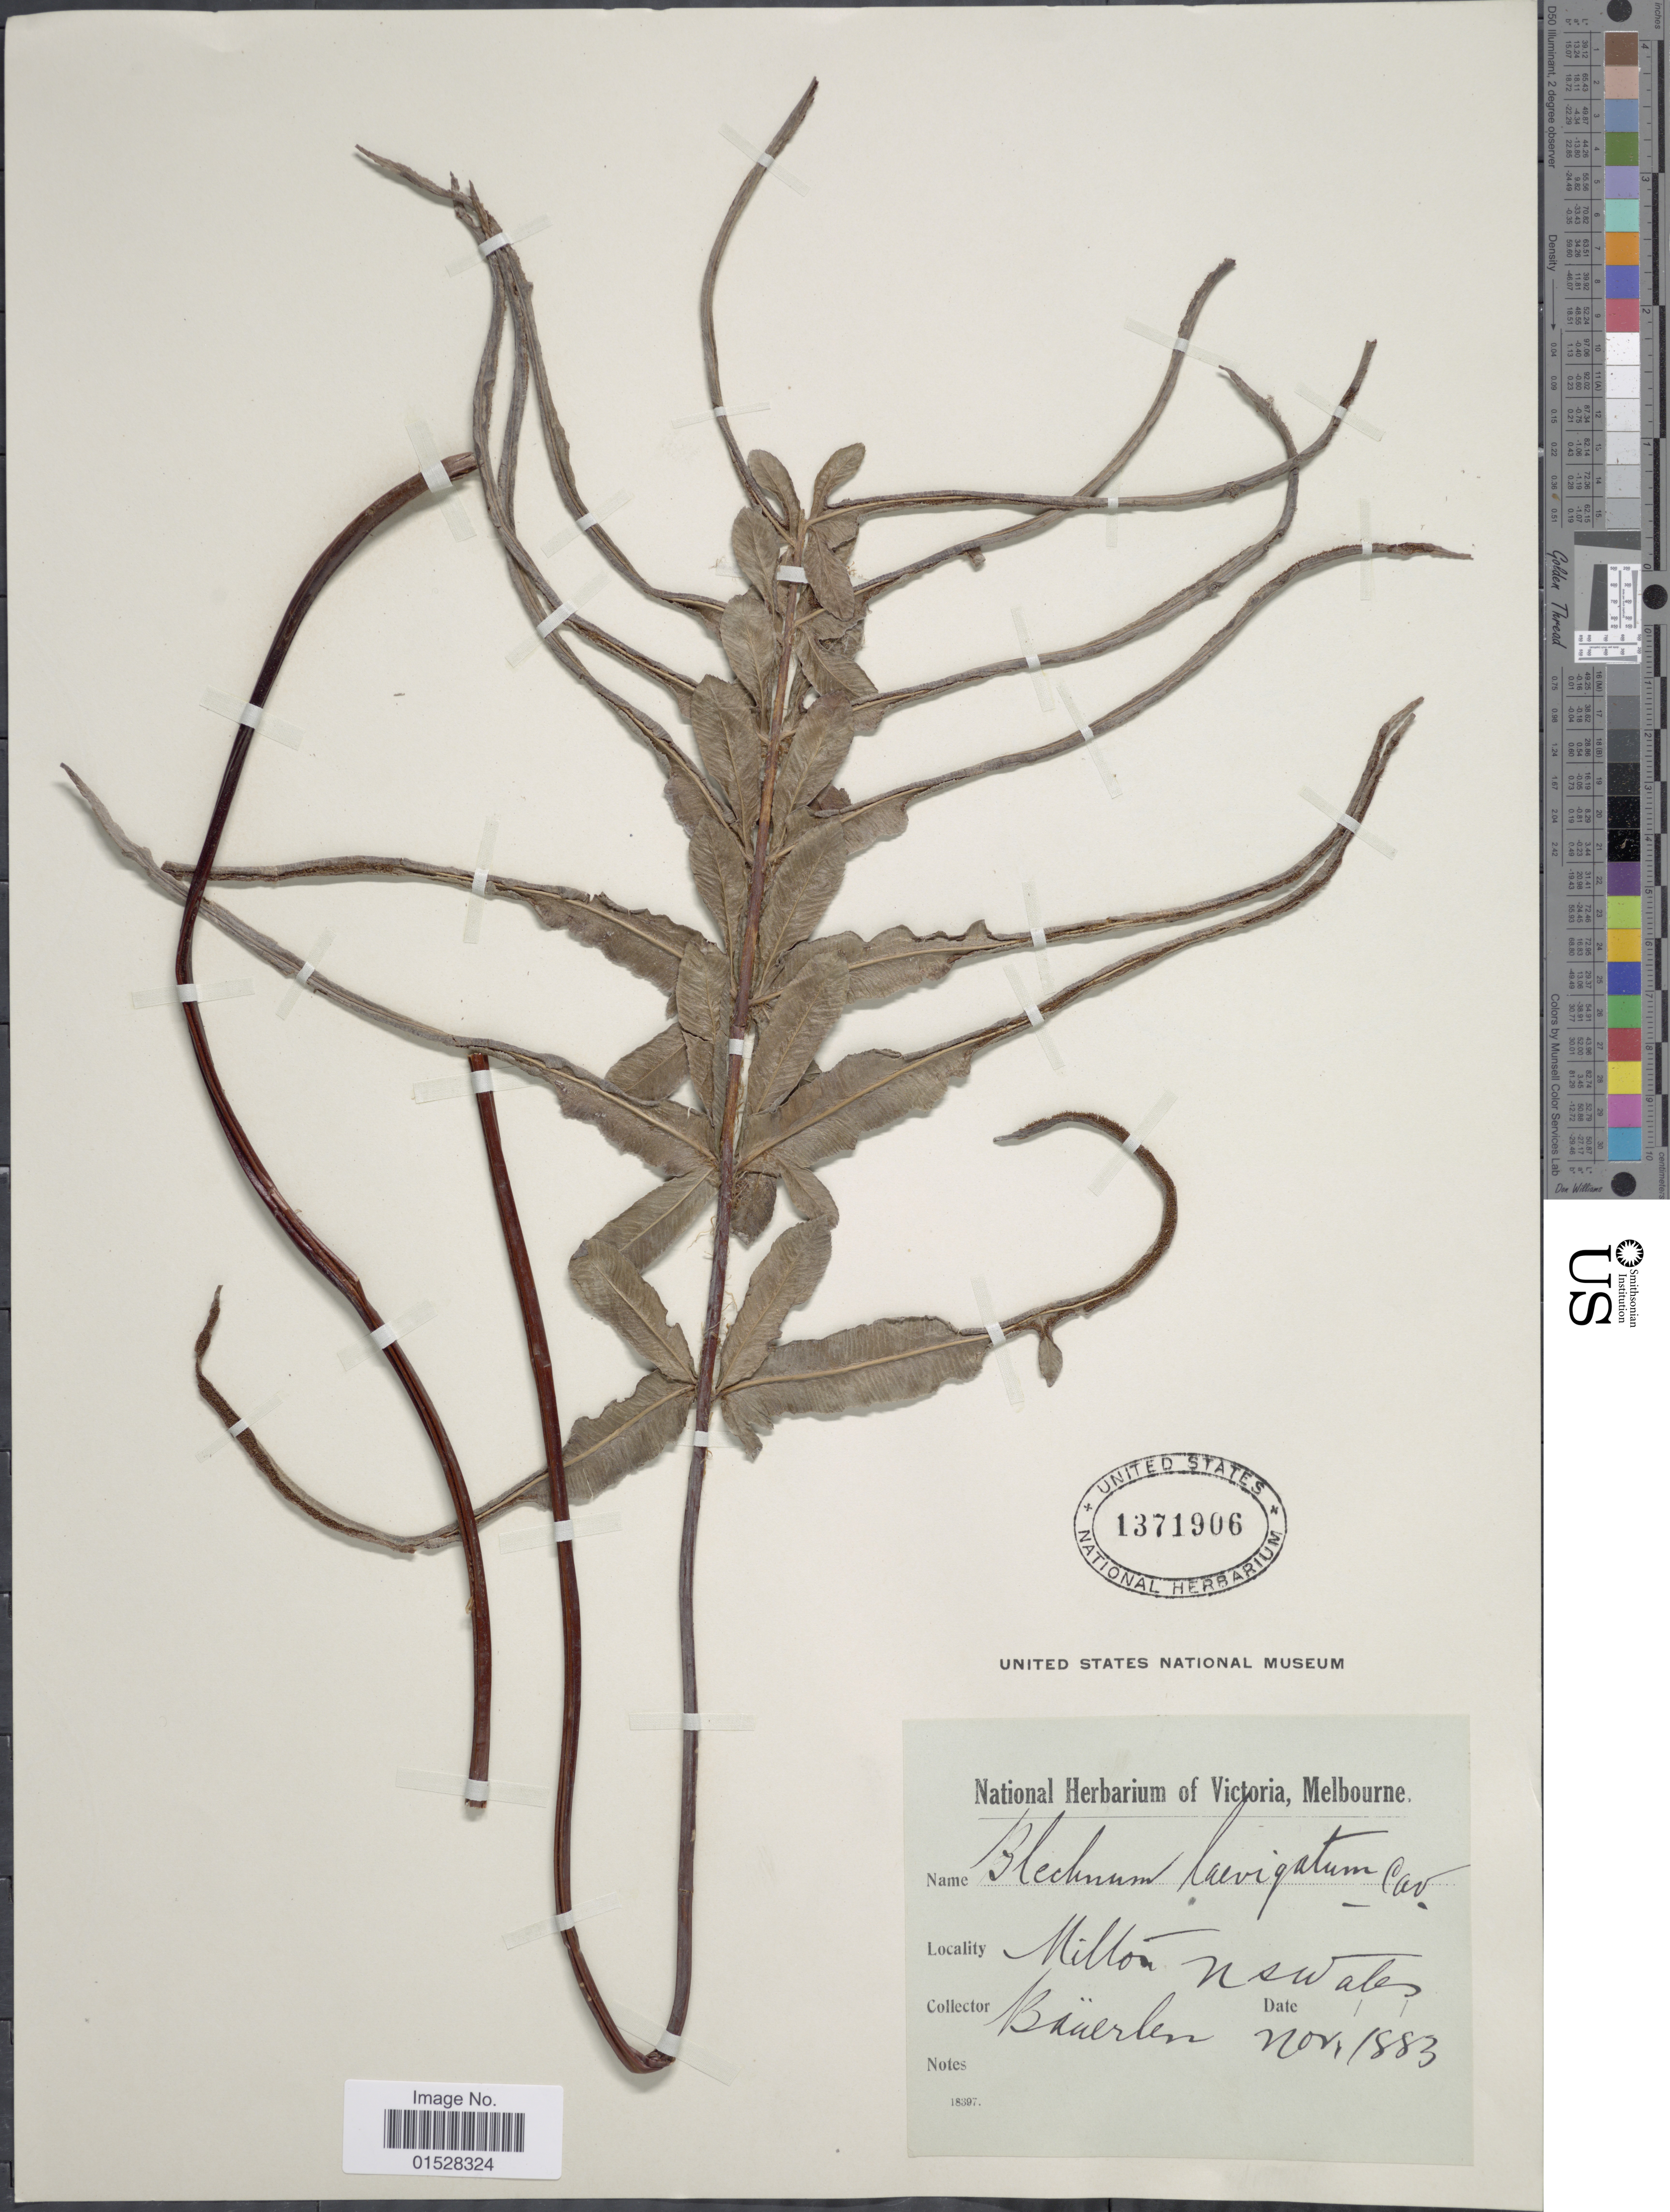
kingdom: Plantae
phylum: Tracheophyta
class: Polypodiopsida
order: Polypodiales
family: Blechnaceae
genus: Blechnum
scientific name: Blechnum laevigatum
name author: Cav.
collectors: W. Bauerlen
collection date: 1883-11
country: Australia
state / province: New South Wales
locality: Milton.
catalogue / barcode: US 1371906